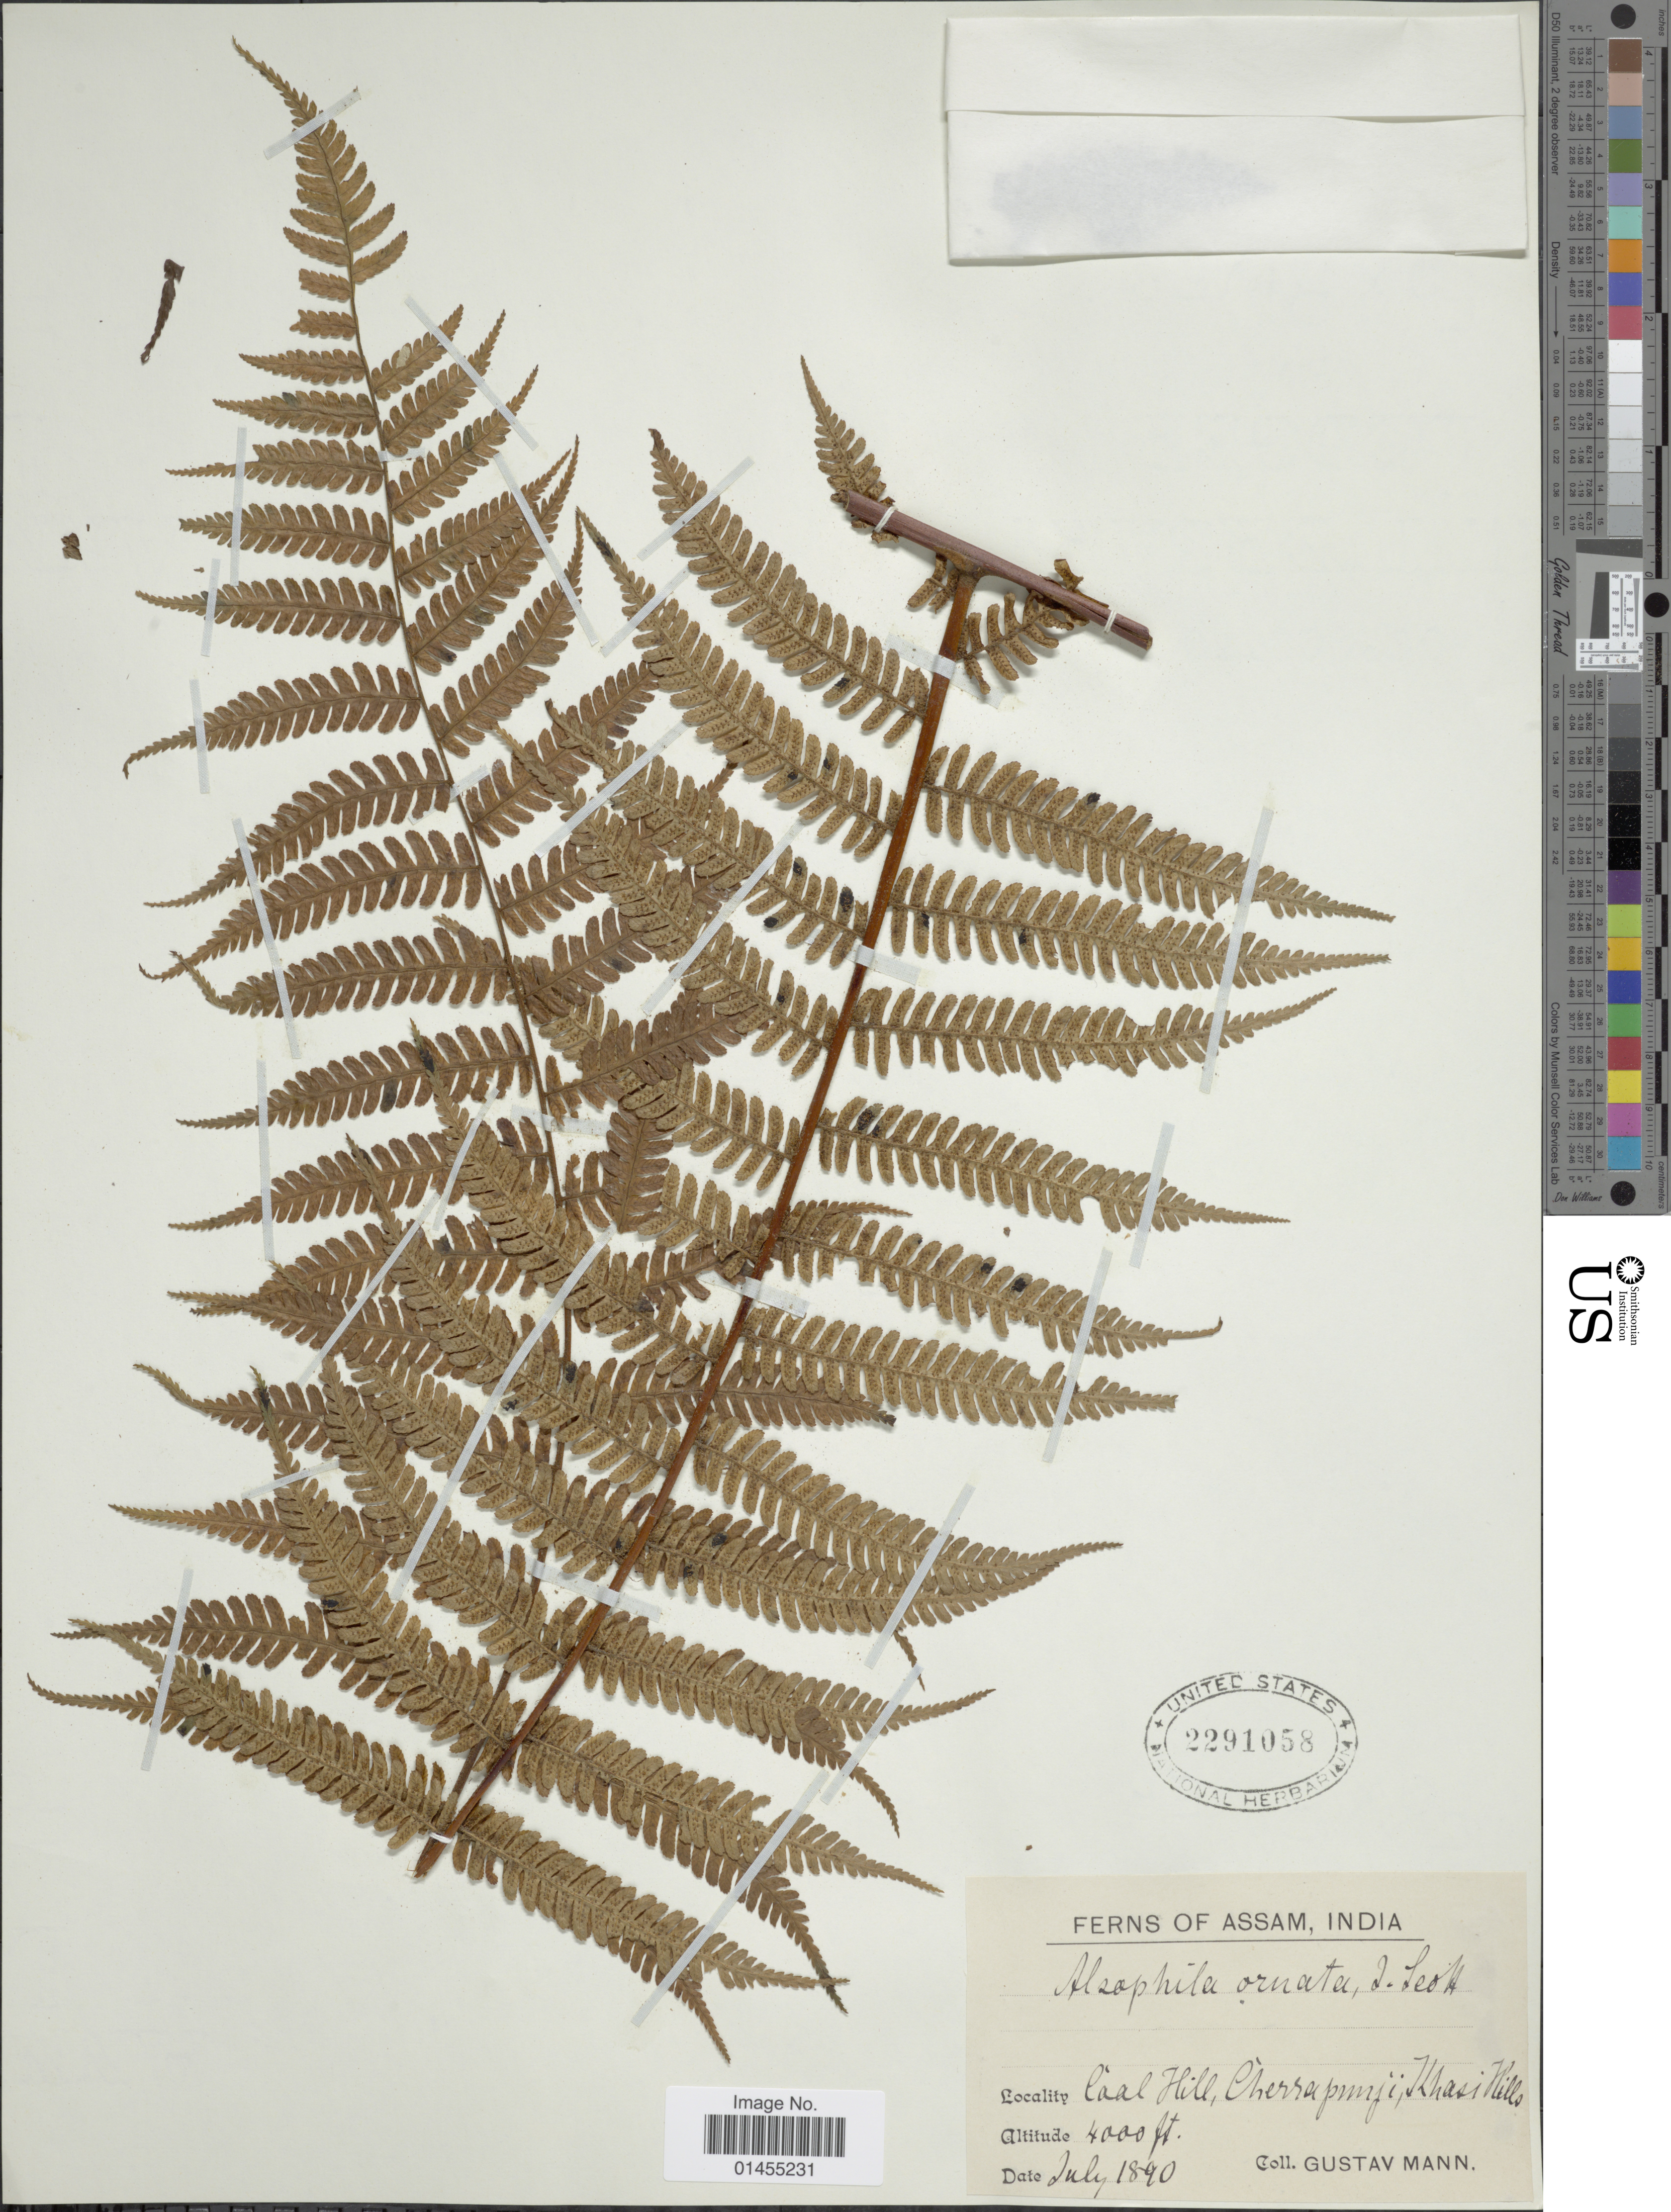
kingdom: Plantae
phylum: Tracheophyta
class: Polypodiopsida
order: Cyatheales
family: Cyatheaceae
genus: Alsophila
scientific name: Alsophila khaysana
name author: Moore ex Kuhn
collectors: G. Mann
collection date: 1890-07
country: India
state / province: Meghalaya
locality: Coal Hill, Cherrapunji, Khasi Hills.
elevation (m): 1219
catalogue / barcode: US 2291058